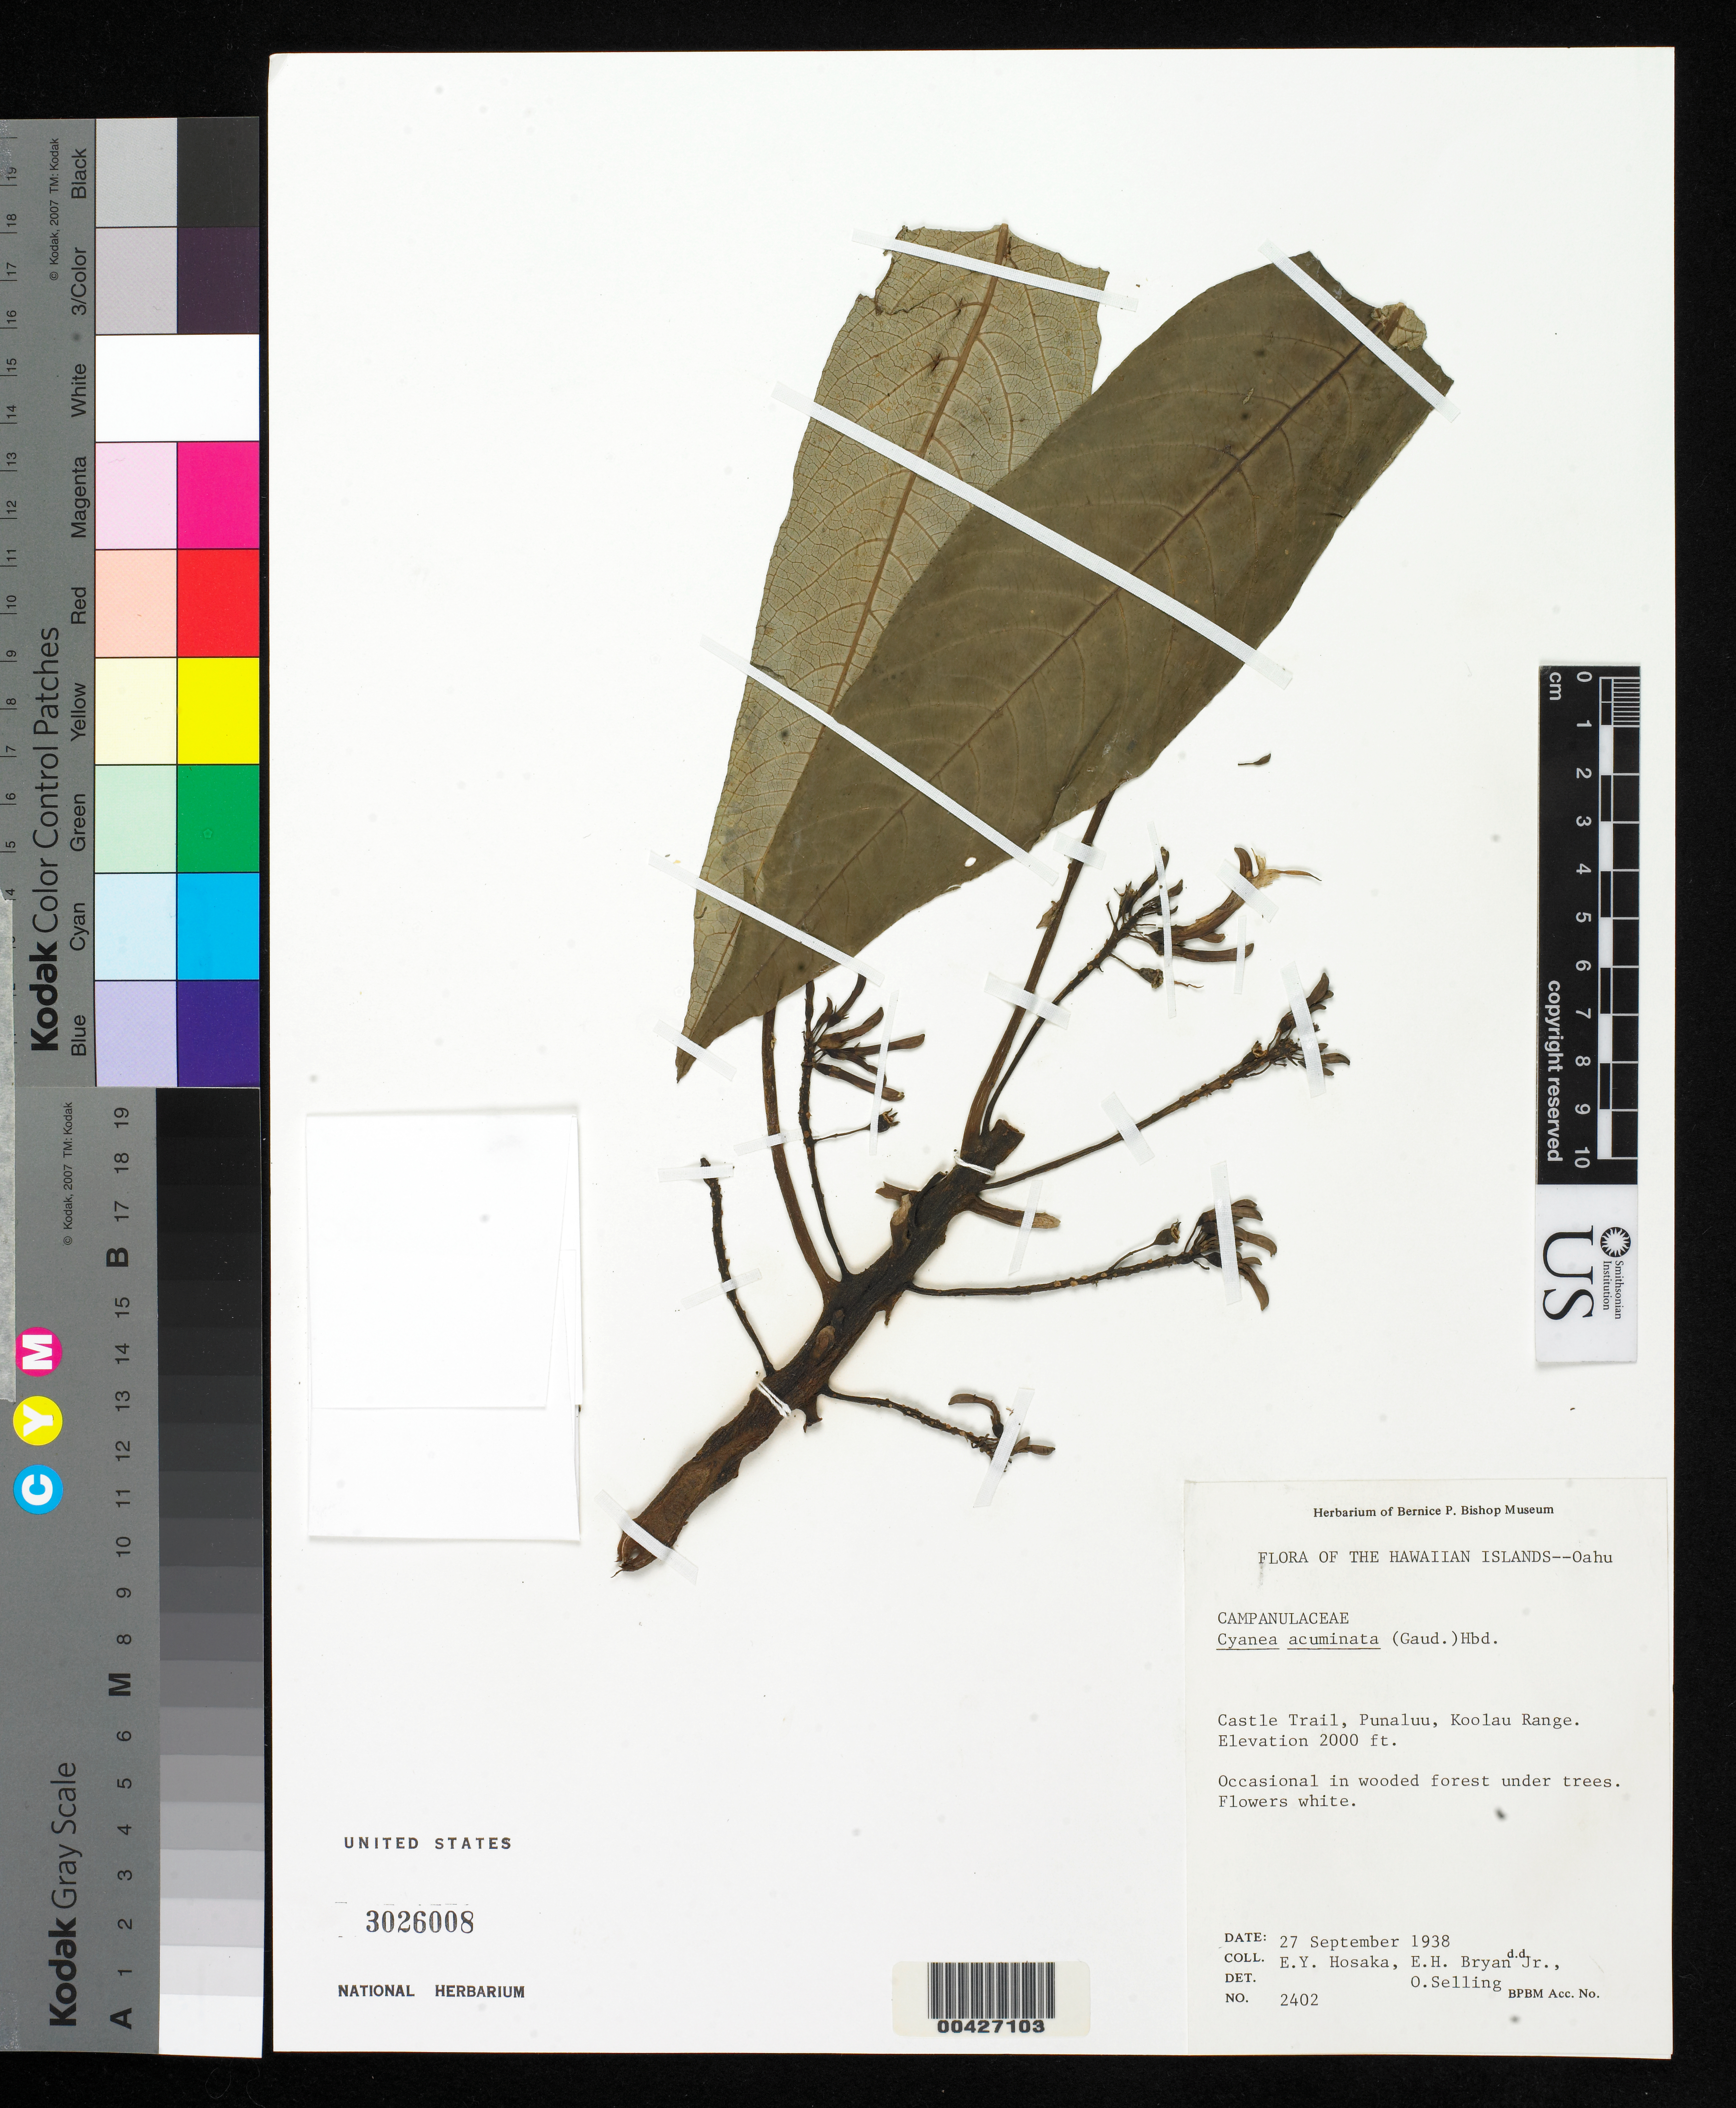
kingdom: Plantae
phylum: Tracheophyta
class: Magnoliopsida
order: Asterales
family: Campanulaceae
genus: Cyanea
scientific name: Cyanea acuminata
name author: (Gaudich.) Hillebr.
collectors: E. Y. Hosaka & E. Bryan Jr.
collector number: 2402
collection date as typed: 27 Sep 1938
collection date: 1938-09-27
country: United States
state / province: Hawaii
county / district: Honolulu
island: Oahu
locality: Castle Trail, Punaluu, Koolau Range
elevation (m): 610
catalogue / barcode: US 3026008